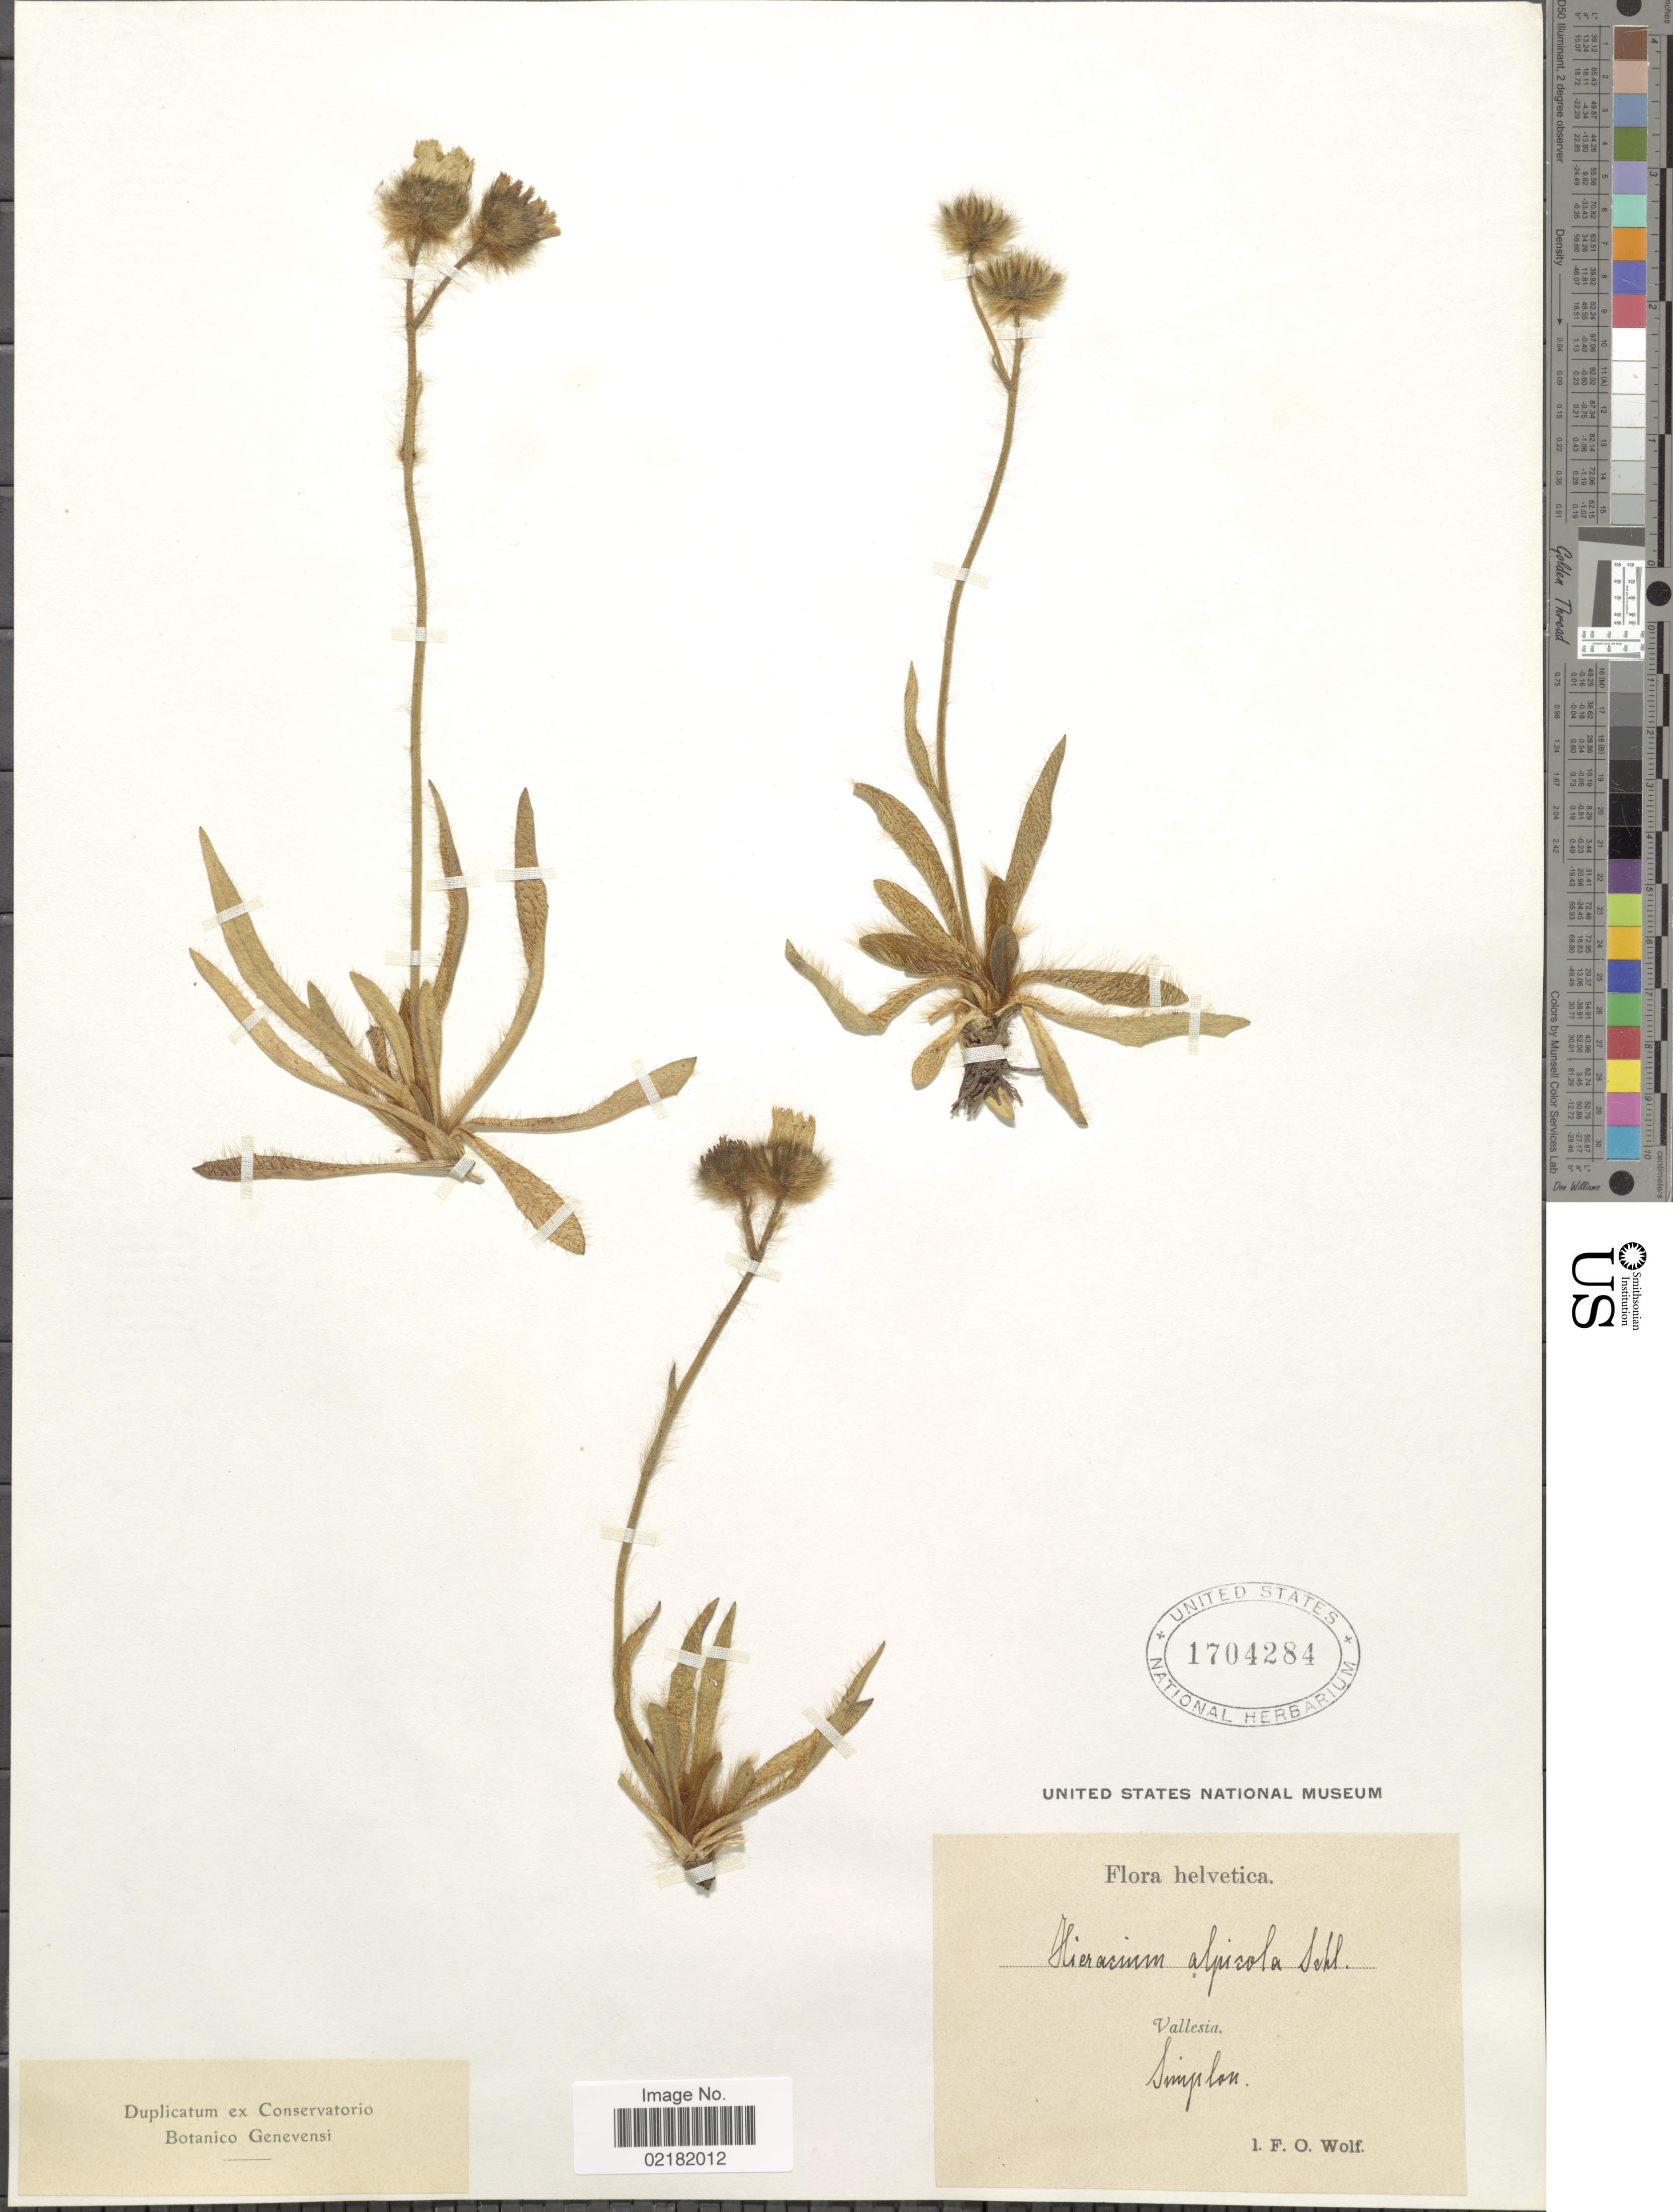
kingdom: Plantae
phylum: Tracheophyta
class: Magnoliopsida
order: Asterales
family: Asteraceae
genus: Hieracium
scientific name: Hieracium alpicola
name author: Steud. & Hochst.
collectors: F. Wolf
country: Switzerland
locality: Helvetica, Vallesia, Simplon.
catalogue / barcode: US 1704284